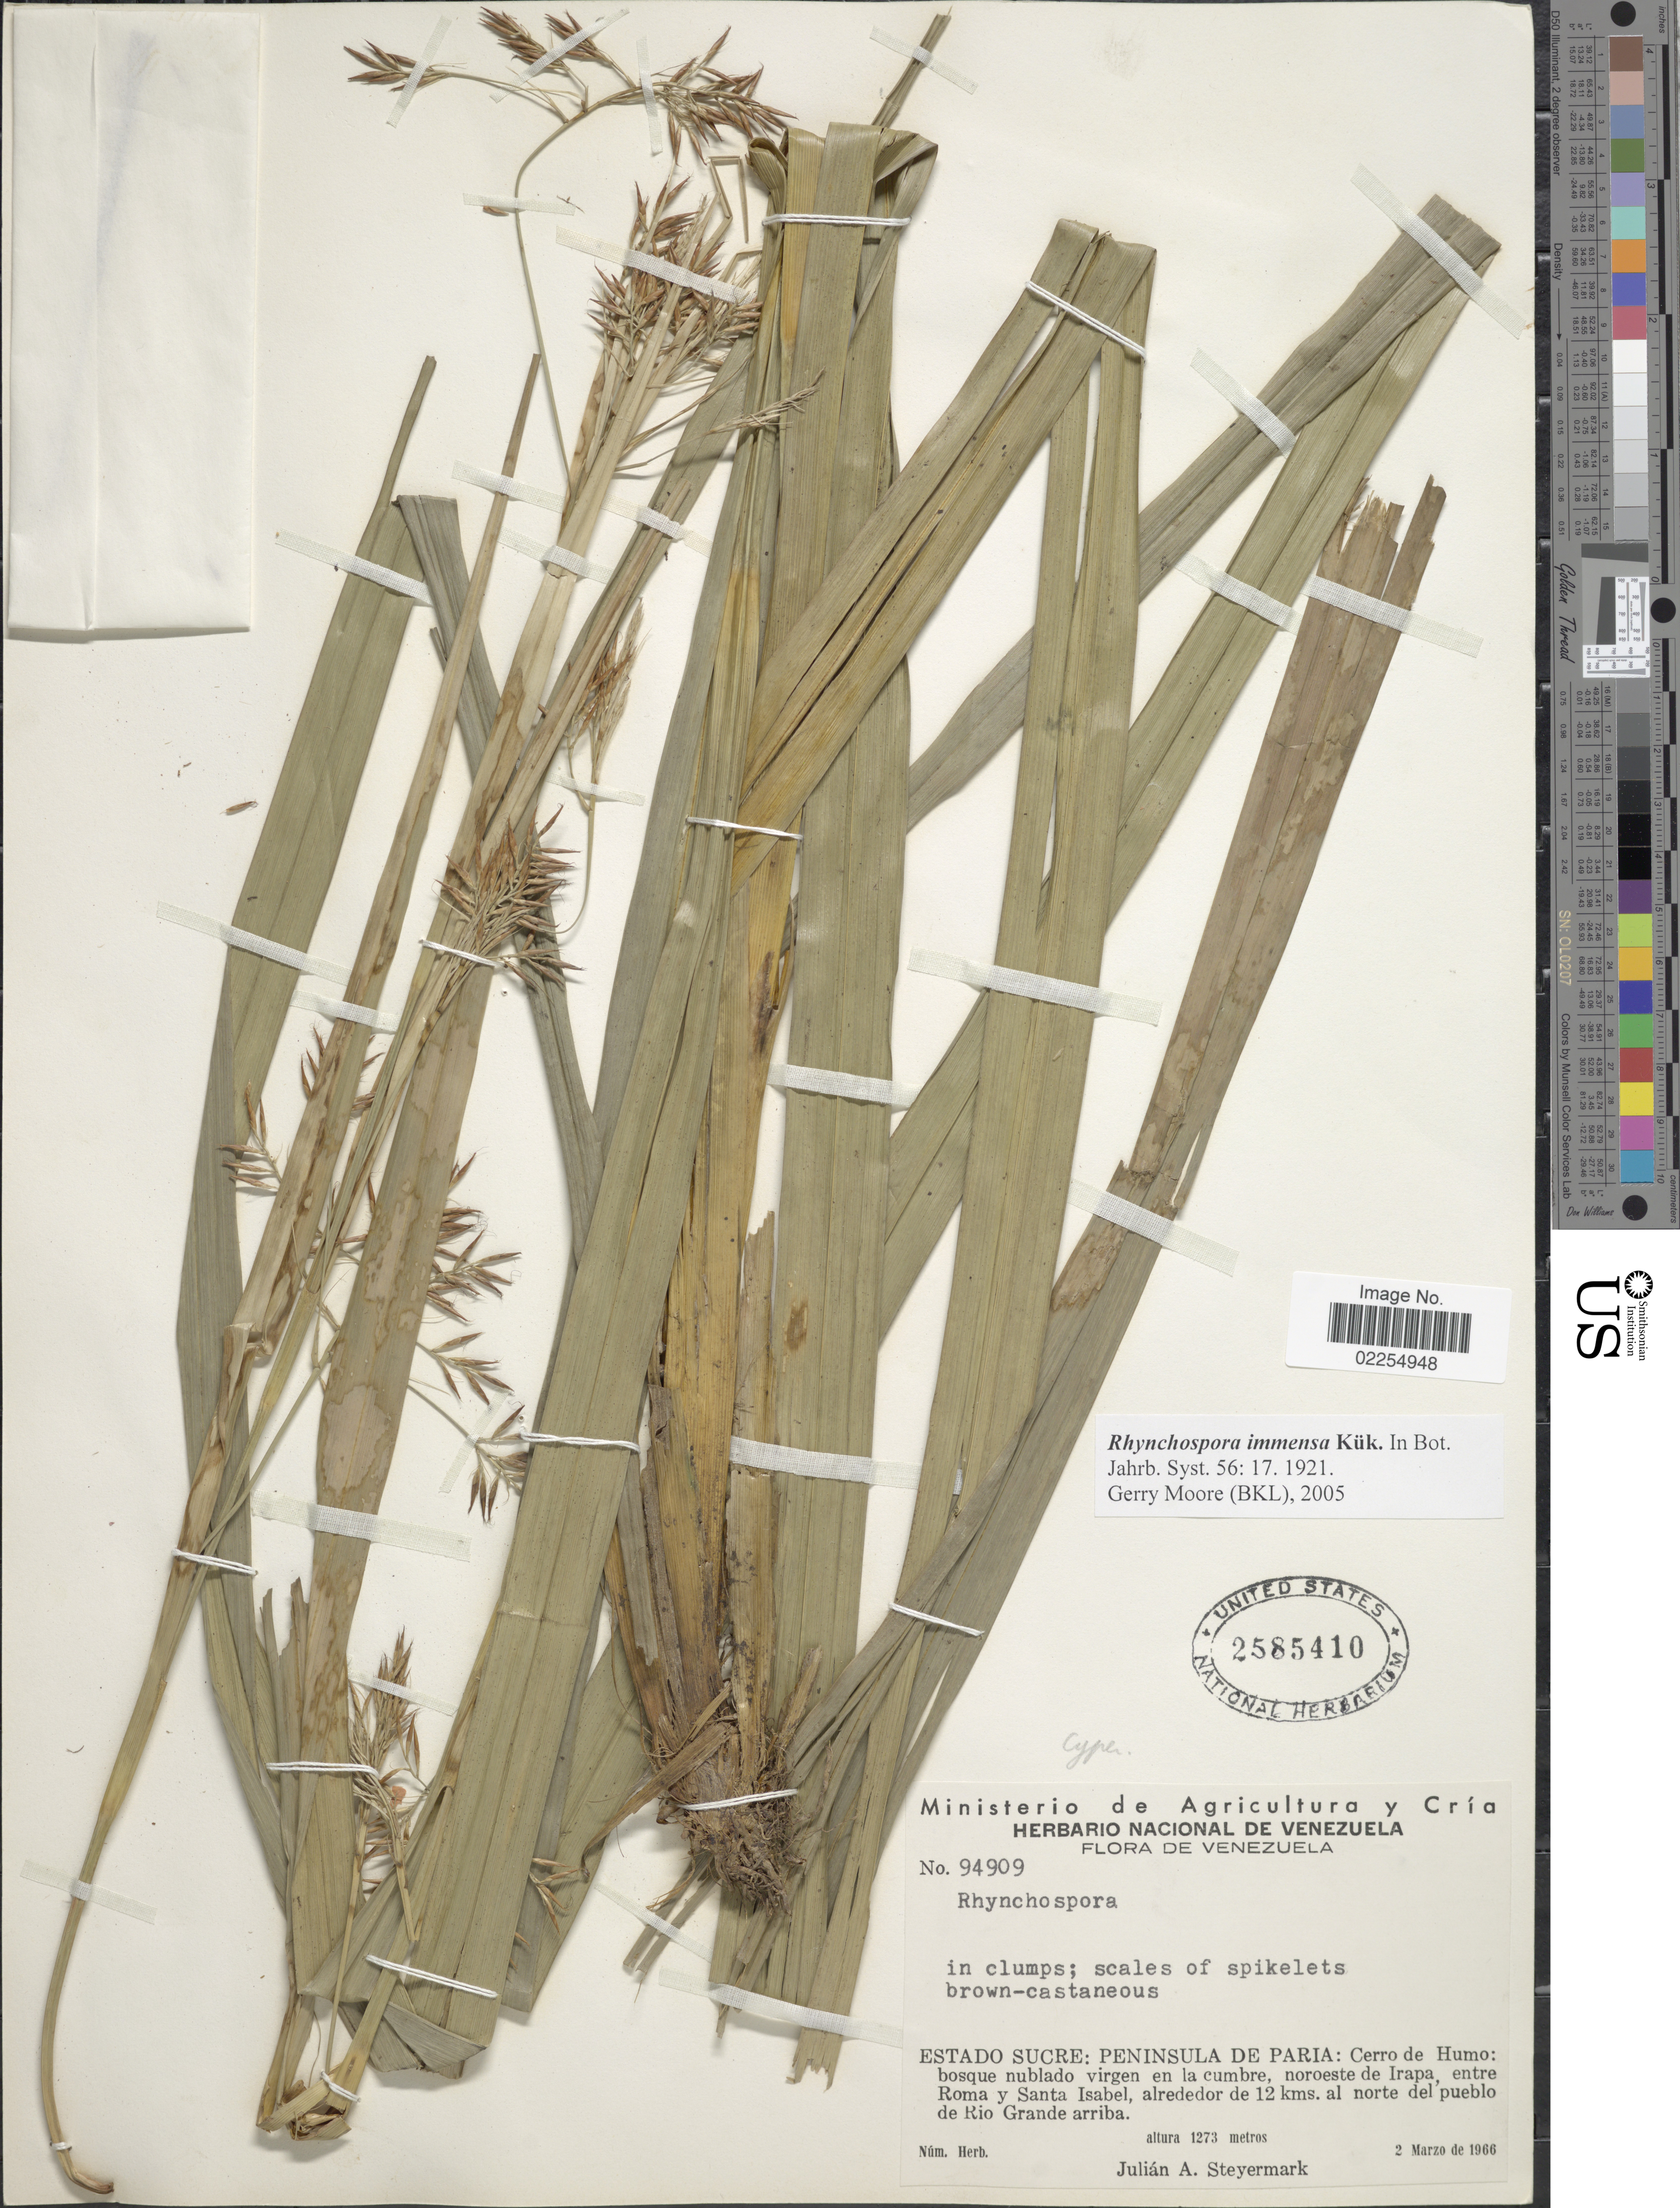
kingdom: Plantae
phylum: Tracheophyta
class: Liliopsida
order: Poales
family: Cyperaceae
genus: Rhynchospora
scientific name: Rhynchospora immensa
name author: Kük.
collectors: J. Steyermark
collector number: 94909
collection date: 1966-03-02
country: Venezuela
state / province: Sucre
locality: In clumps, Peninsula de Paria: Cerro de Humo: bosque nublado virgen en la cumbre, noroeste de Irapa, entre Roma y Santa Isabel, alrededor de 12 kms. al norte del pueblo, de Rio Grande arriba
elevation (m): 1273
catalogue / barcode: US 2585410